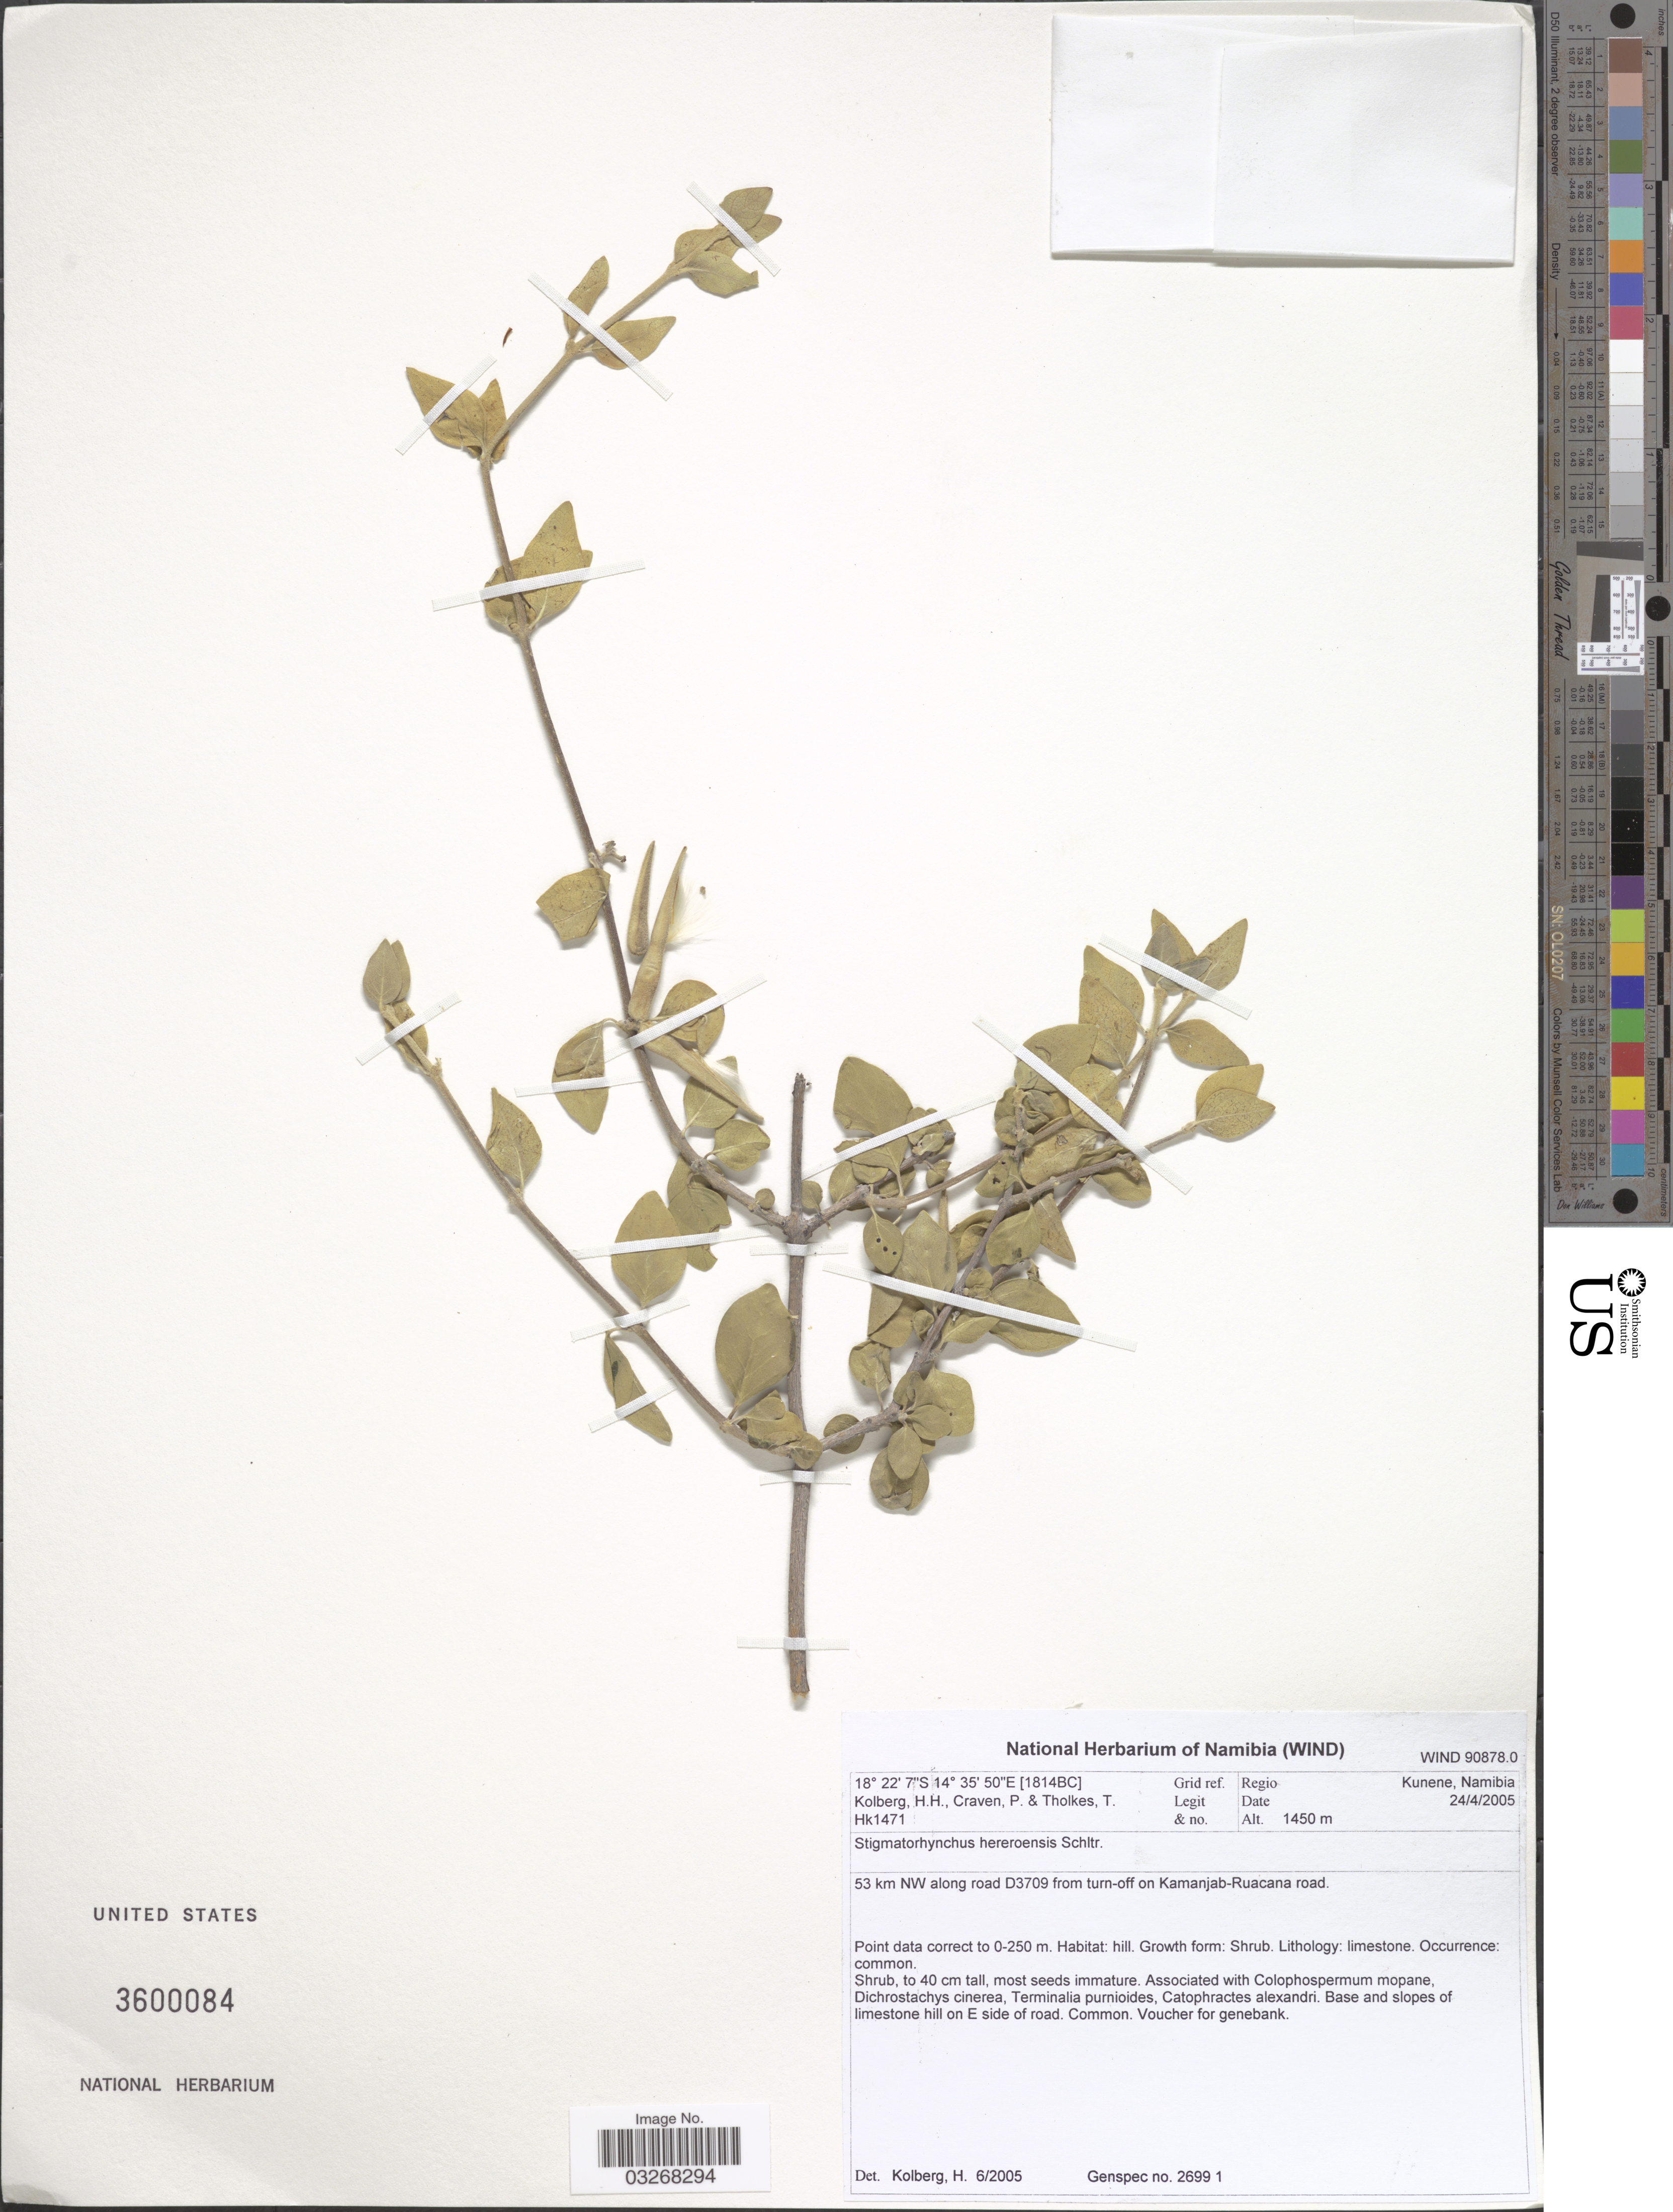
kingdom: Plantae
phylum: Tracheophyta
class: Magnoliopsida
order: Gentianales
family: Apocynaceae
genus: Stigmatorhynchus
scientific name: Stigmatorhynchus hereroensis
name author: Schltr.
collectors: H. H. Kolberg, P. Craven & T. Tholkes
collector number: Hk1471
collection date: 2005-04-24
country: Namibia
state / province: Kunene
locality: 1814BC Grid ref. 53 km NW along road D3709 from turn-off on Kamanjab-Ruacana road.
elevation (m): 1450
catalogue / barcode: US 3600084